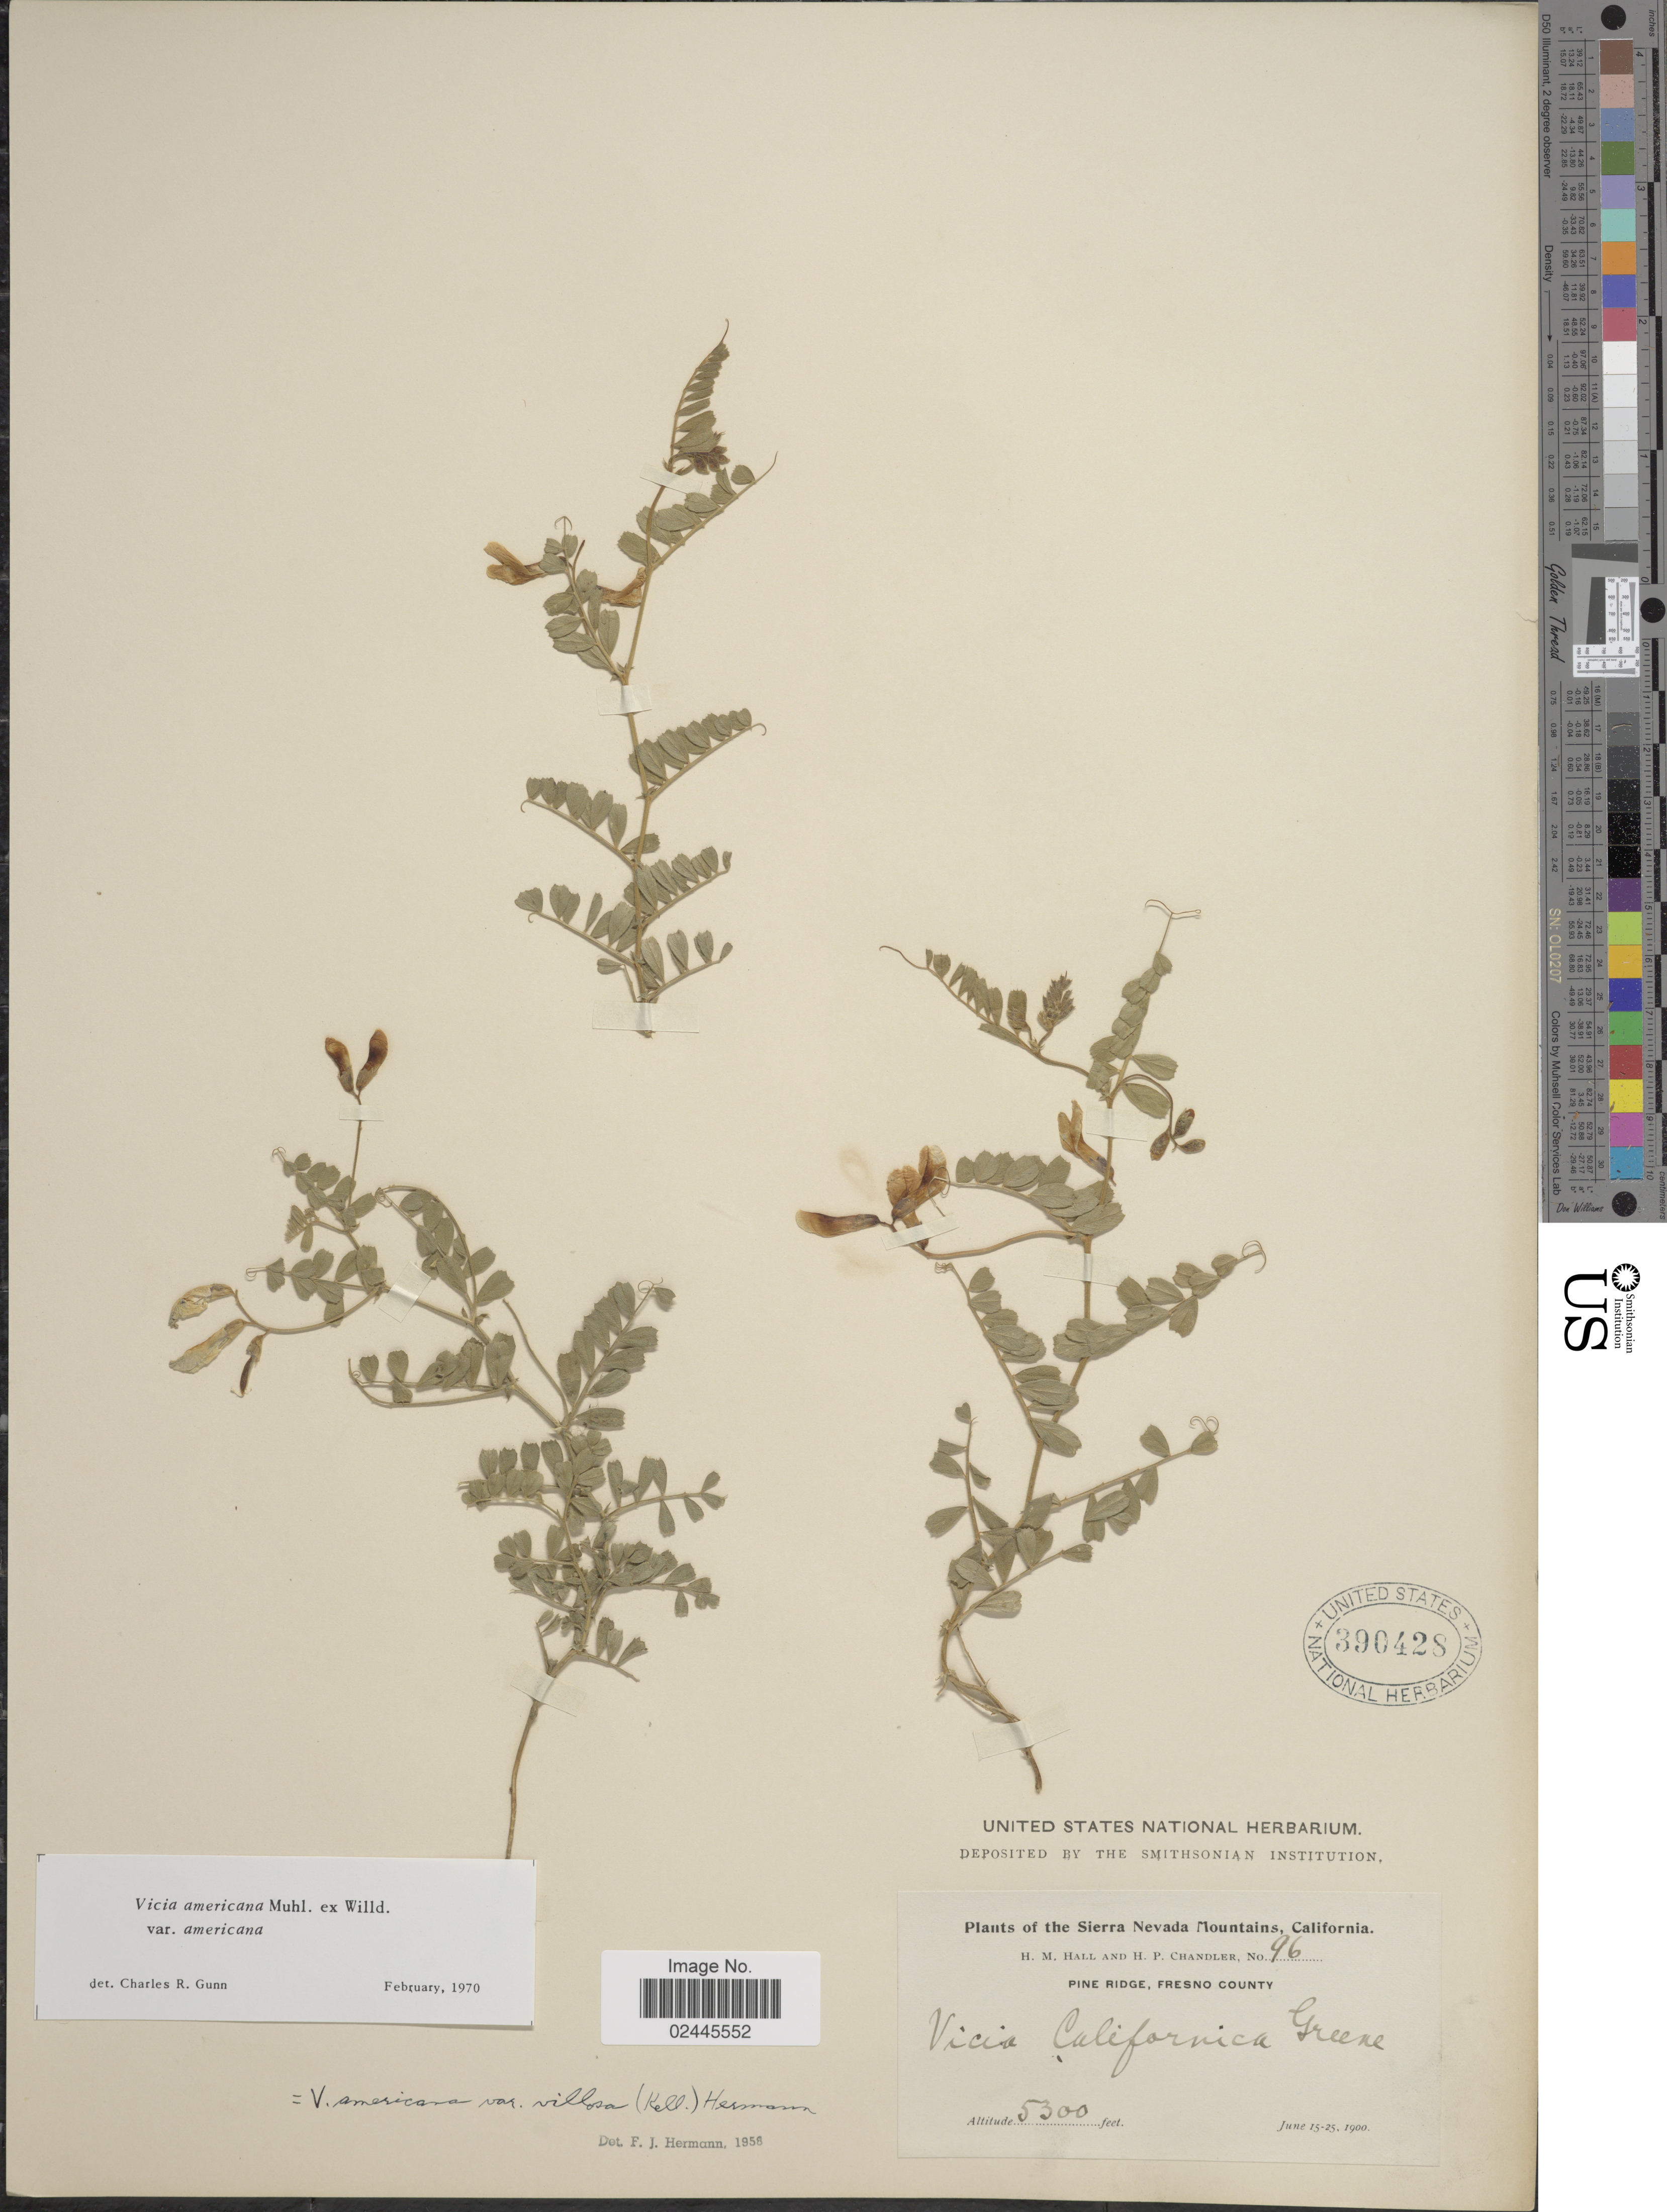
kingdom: Plantae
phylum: Tracheophyta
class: Magnoliopsida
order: Fabales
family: Fabaceae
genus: Vicia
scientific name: Vicia americana var. americana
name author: Muhl. ex Willd.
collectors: H. M. Hall & H. Chandler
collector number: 96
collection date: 1900-06-15/1900-06-25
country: United States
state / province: California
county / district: Fresno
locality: The Sierra Nevada Mountains, Pine Ridge, Fresno County.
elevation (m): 1615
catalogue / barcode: US 390428